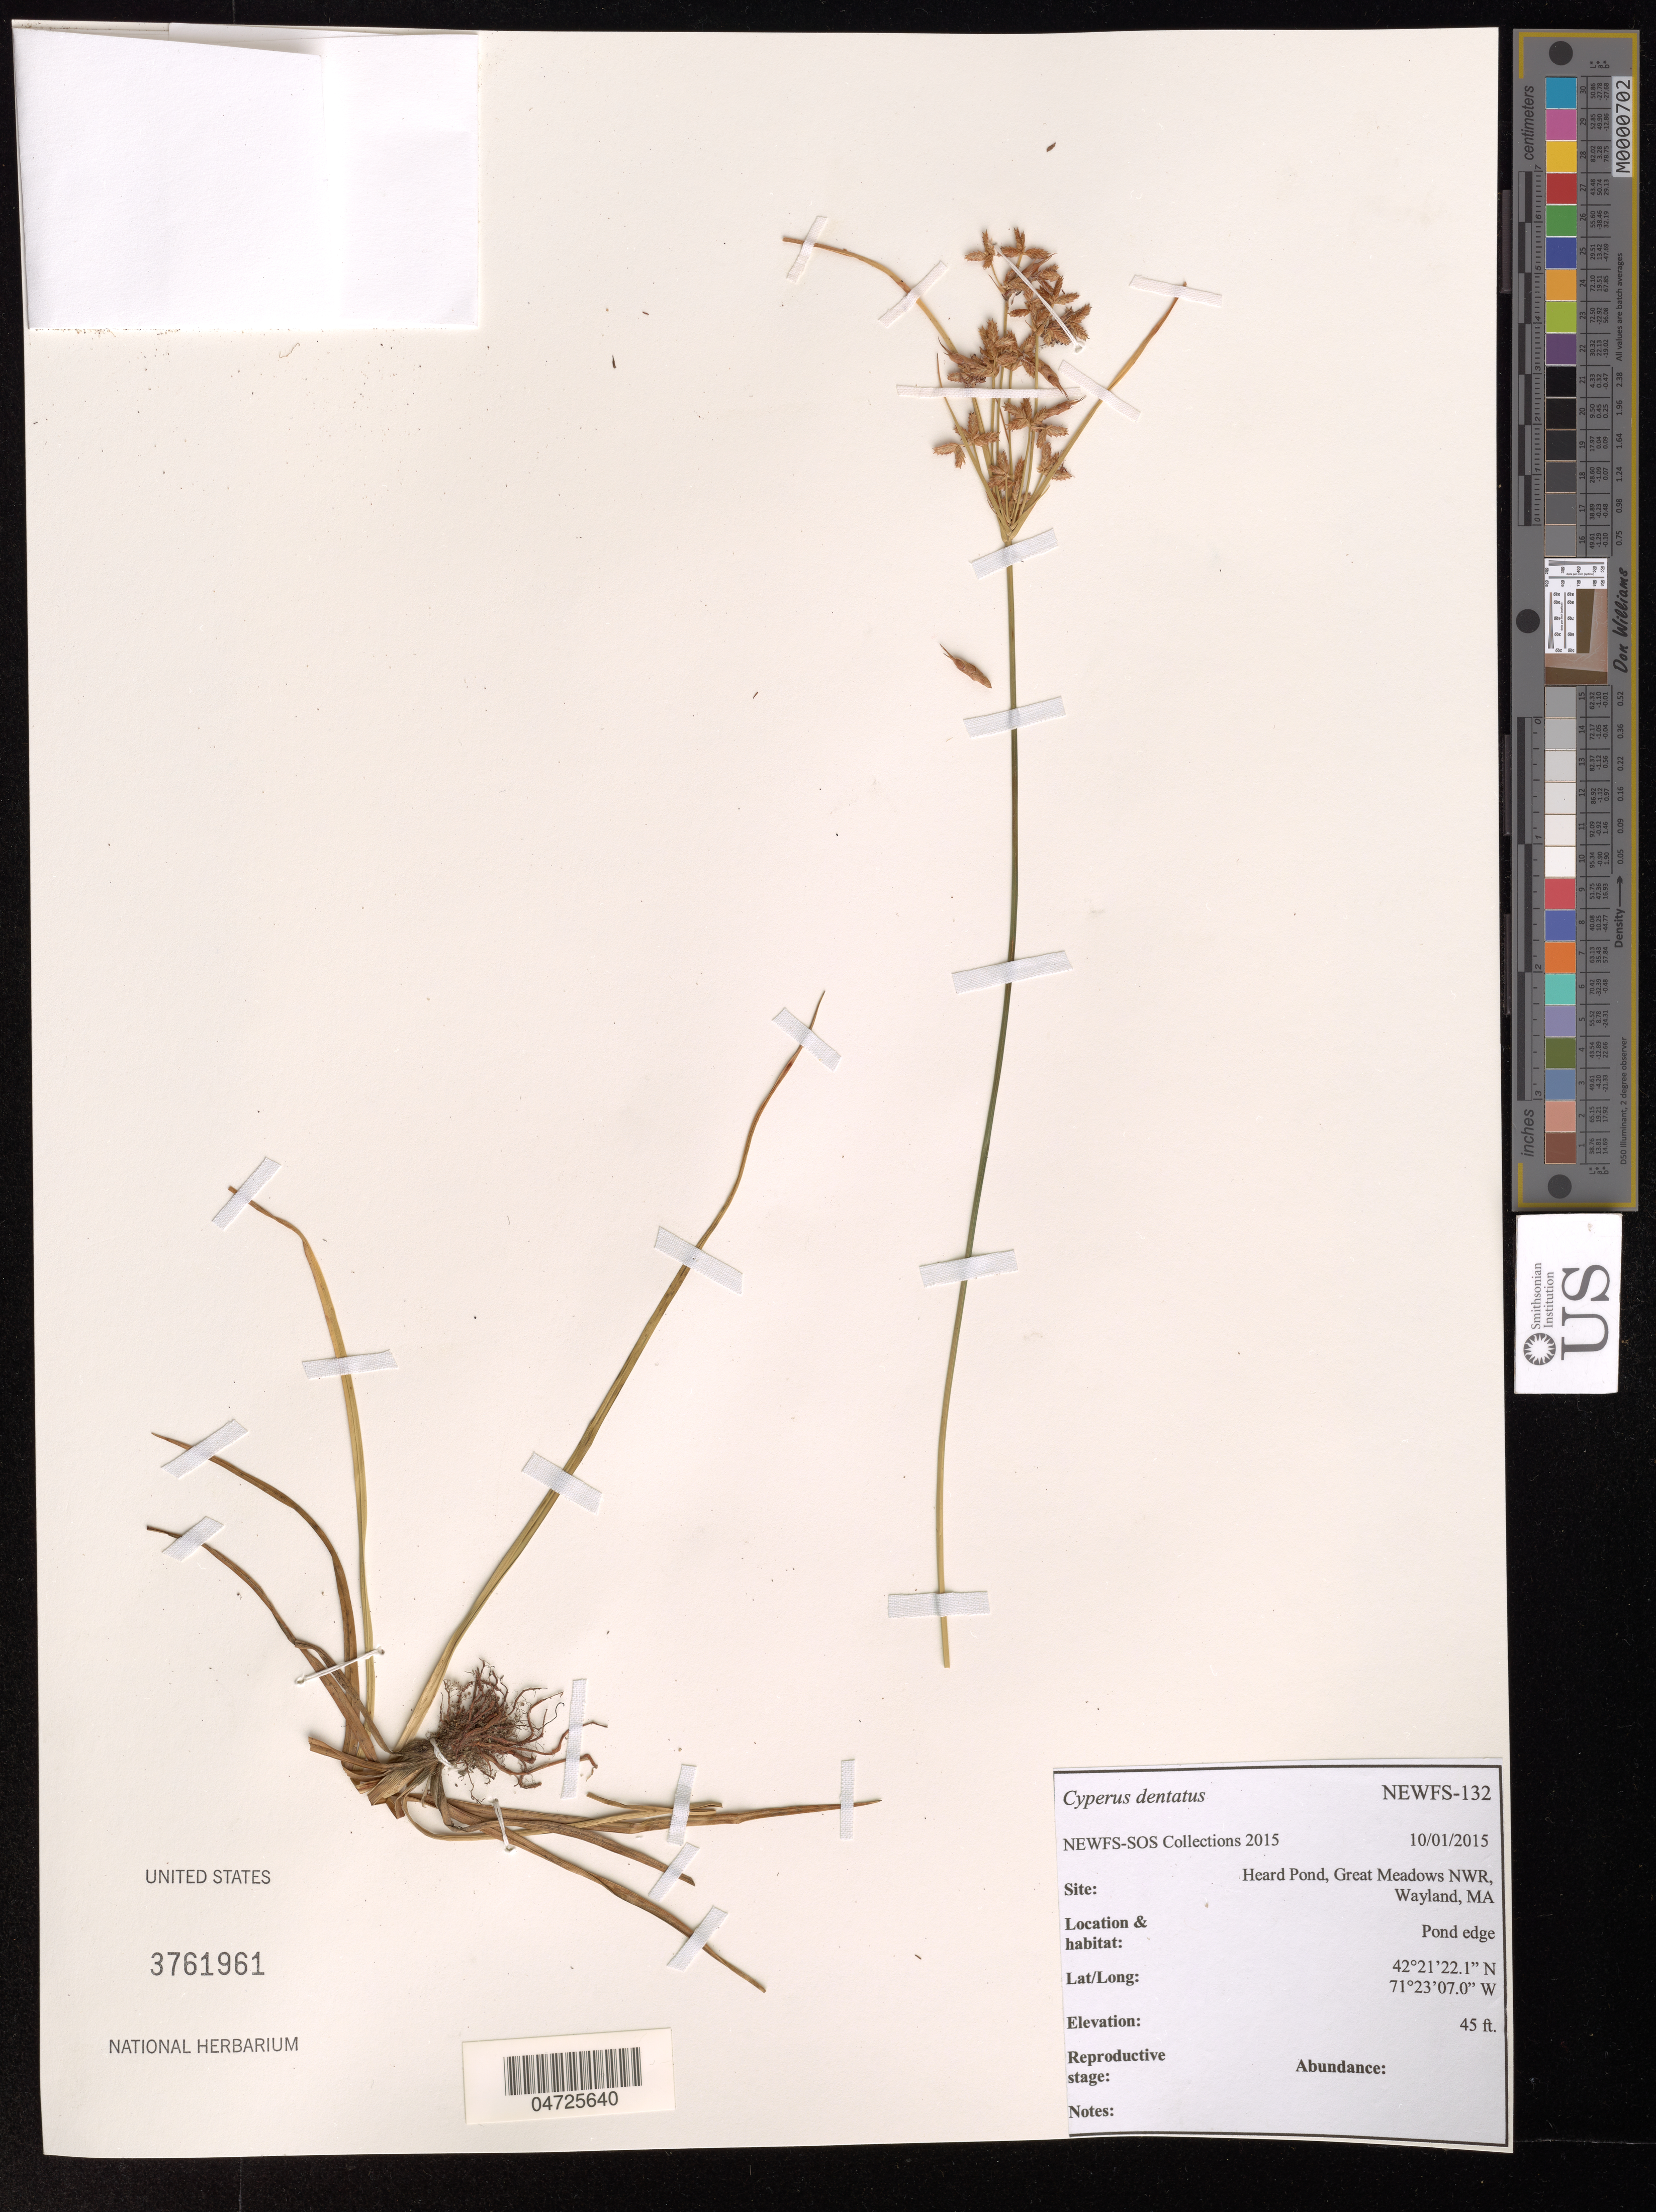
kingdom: Plantae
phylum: Tracheophyta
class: Liliopsida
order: Poales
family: Cyperaceae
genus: Cyperus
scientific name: Cyperus dentatus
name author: Torr.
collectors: NEWFS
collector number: NEWFS-132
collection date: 2015-10-01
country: United States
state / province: Massachusetts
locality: Heard Pond, Great Meadows NWR, Wayland.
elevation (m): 14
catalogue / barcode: US 3761961